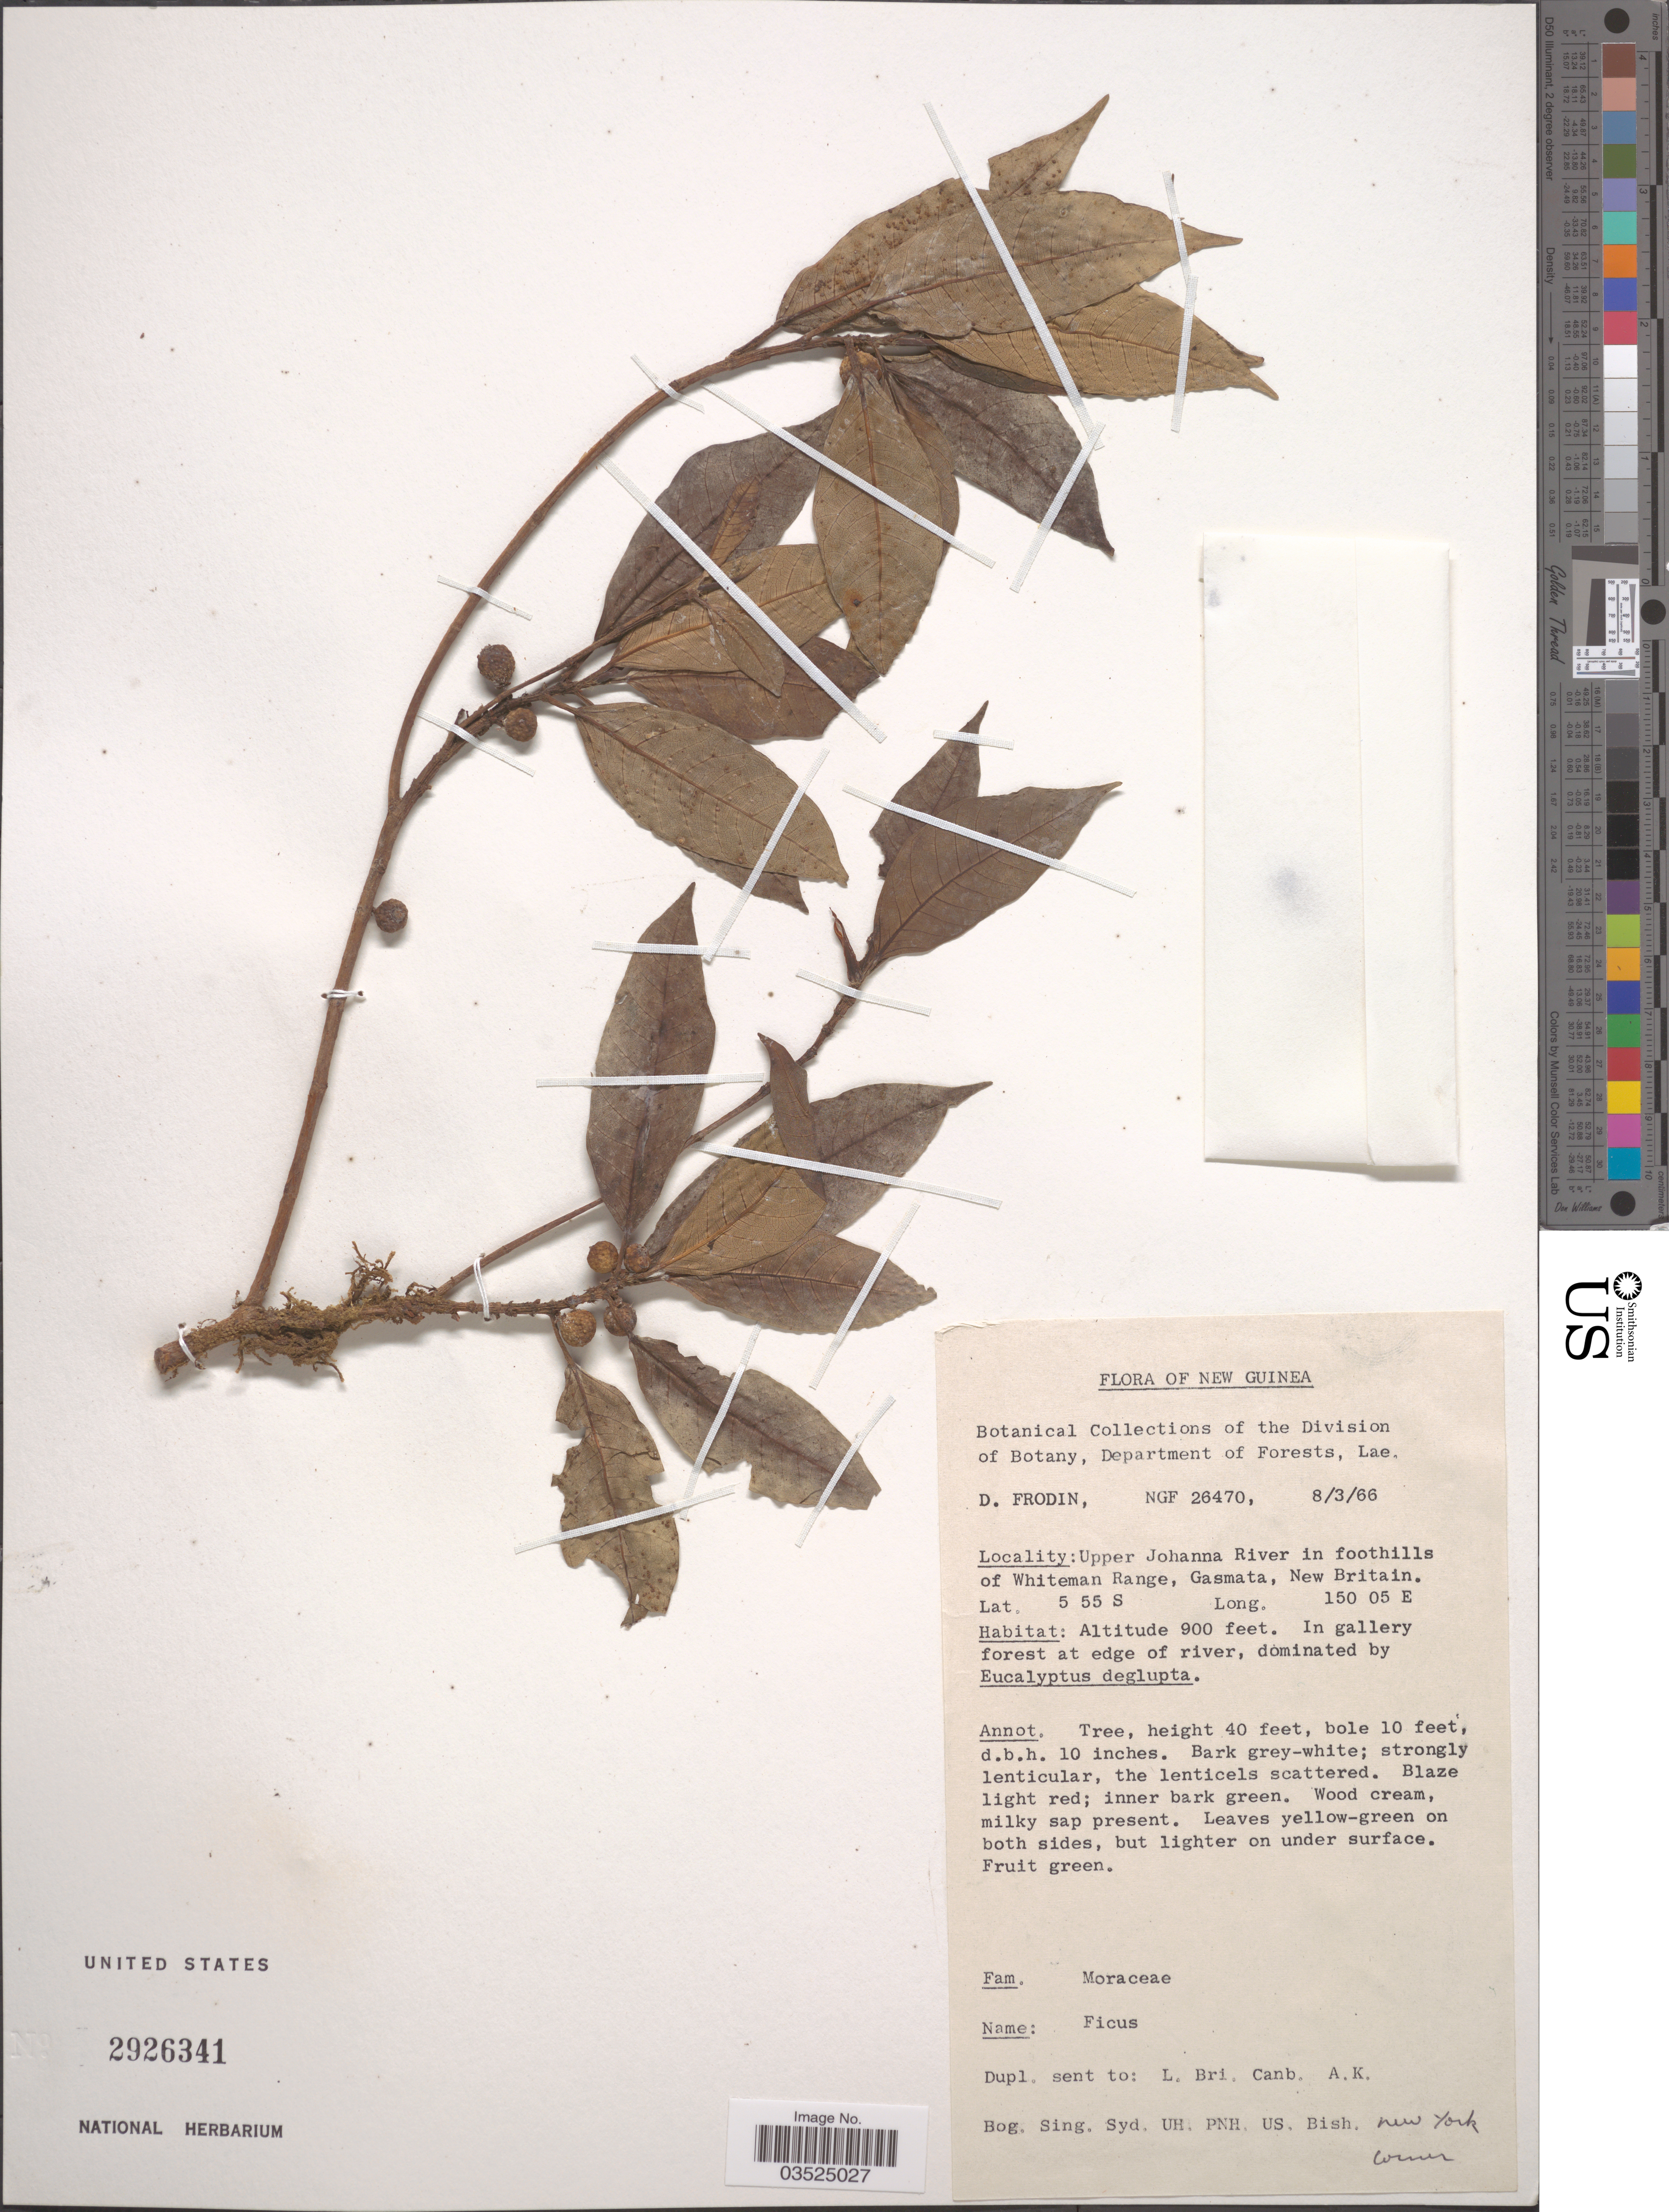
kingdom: Plantae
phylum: Tracheophyta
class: Magnoliopsida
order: Rosales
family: Moraceae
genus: Ficus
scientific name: Ficus sp.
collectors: D. G. Frodin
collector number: NGF26470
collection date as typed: Transcribed d/m/y: 8/3/66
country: Papua New Guinea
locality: New Guinea. Upper Johanna River in foothills of Whiteman Range, Gasmata, New Britain. In gallery forest at edge of river.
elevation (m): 274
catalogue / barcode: US 2926341